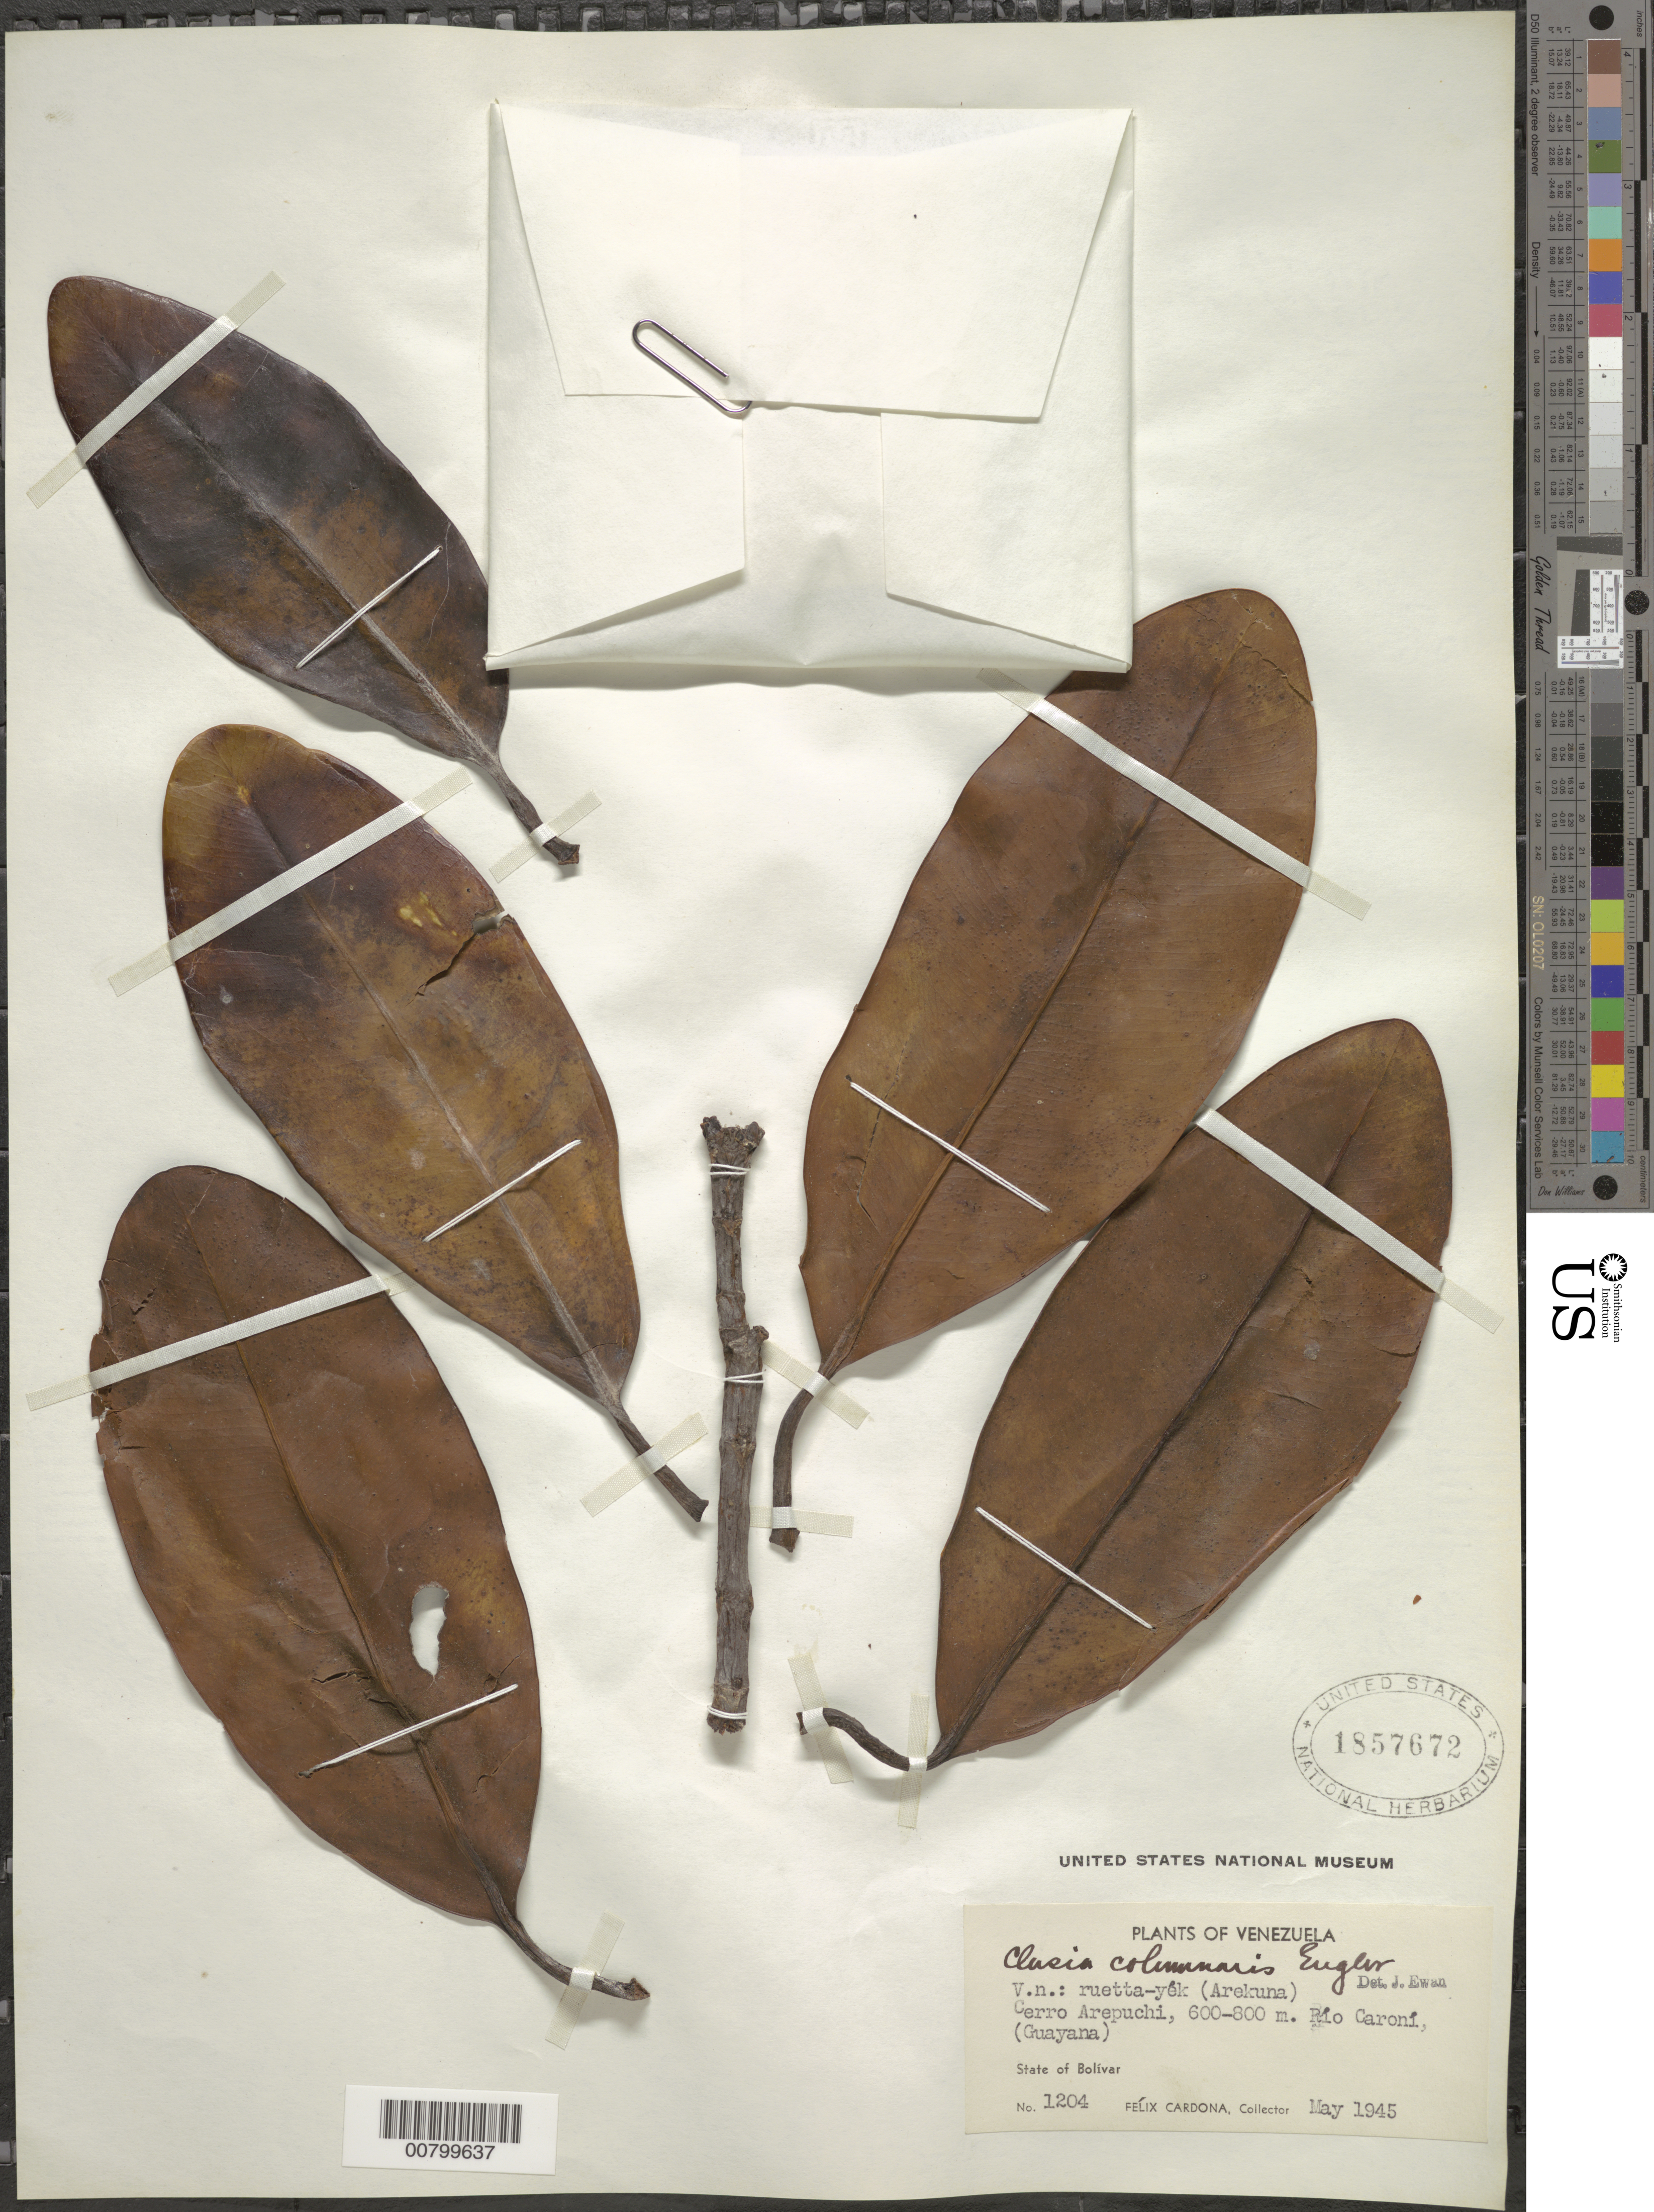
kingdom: Plantae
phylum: Tracheophyta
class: Magnoliopsida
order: Malpighiales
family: Clusiaceae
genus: Clusia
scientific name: Clusia columnaris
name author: Engl.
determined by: Ewan, J. A.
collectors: F. Cardona Puig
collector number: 1204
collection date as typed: May-45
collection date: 1945-05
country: Venezuela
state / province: Bolívar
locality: Río Caroní, Cerro Arepuchi (Guayana)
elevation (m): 600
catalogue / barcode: US 1857672